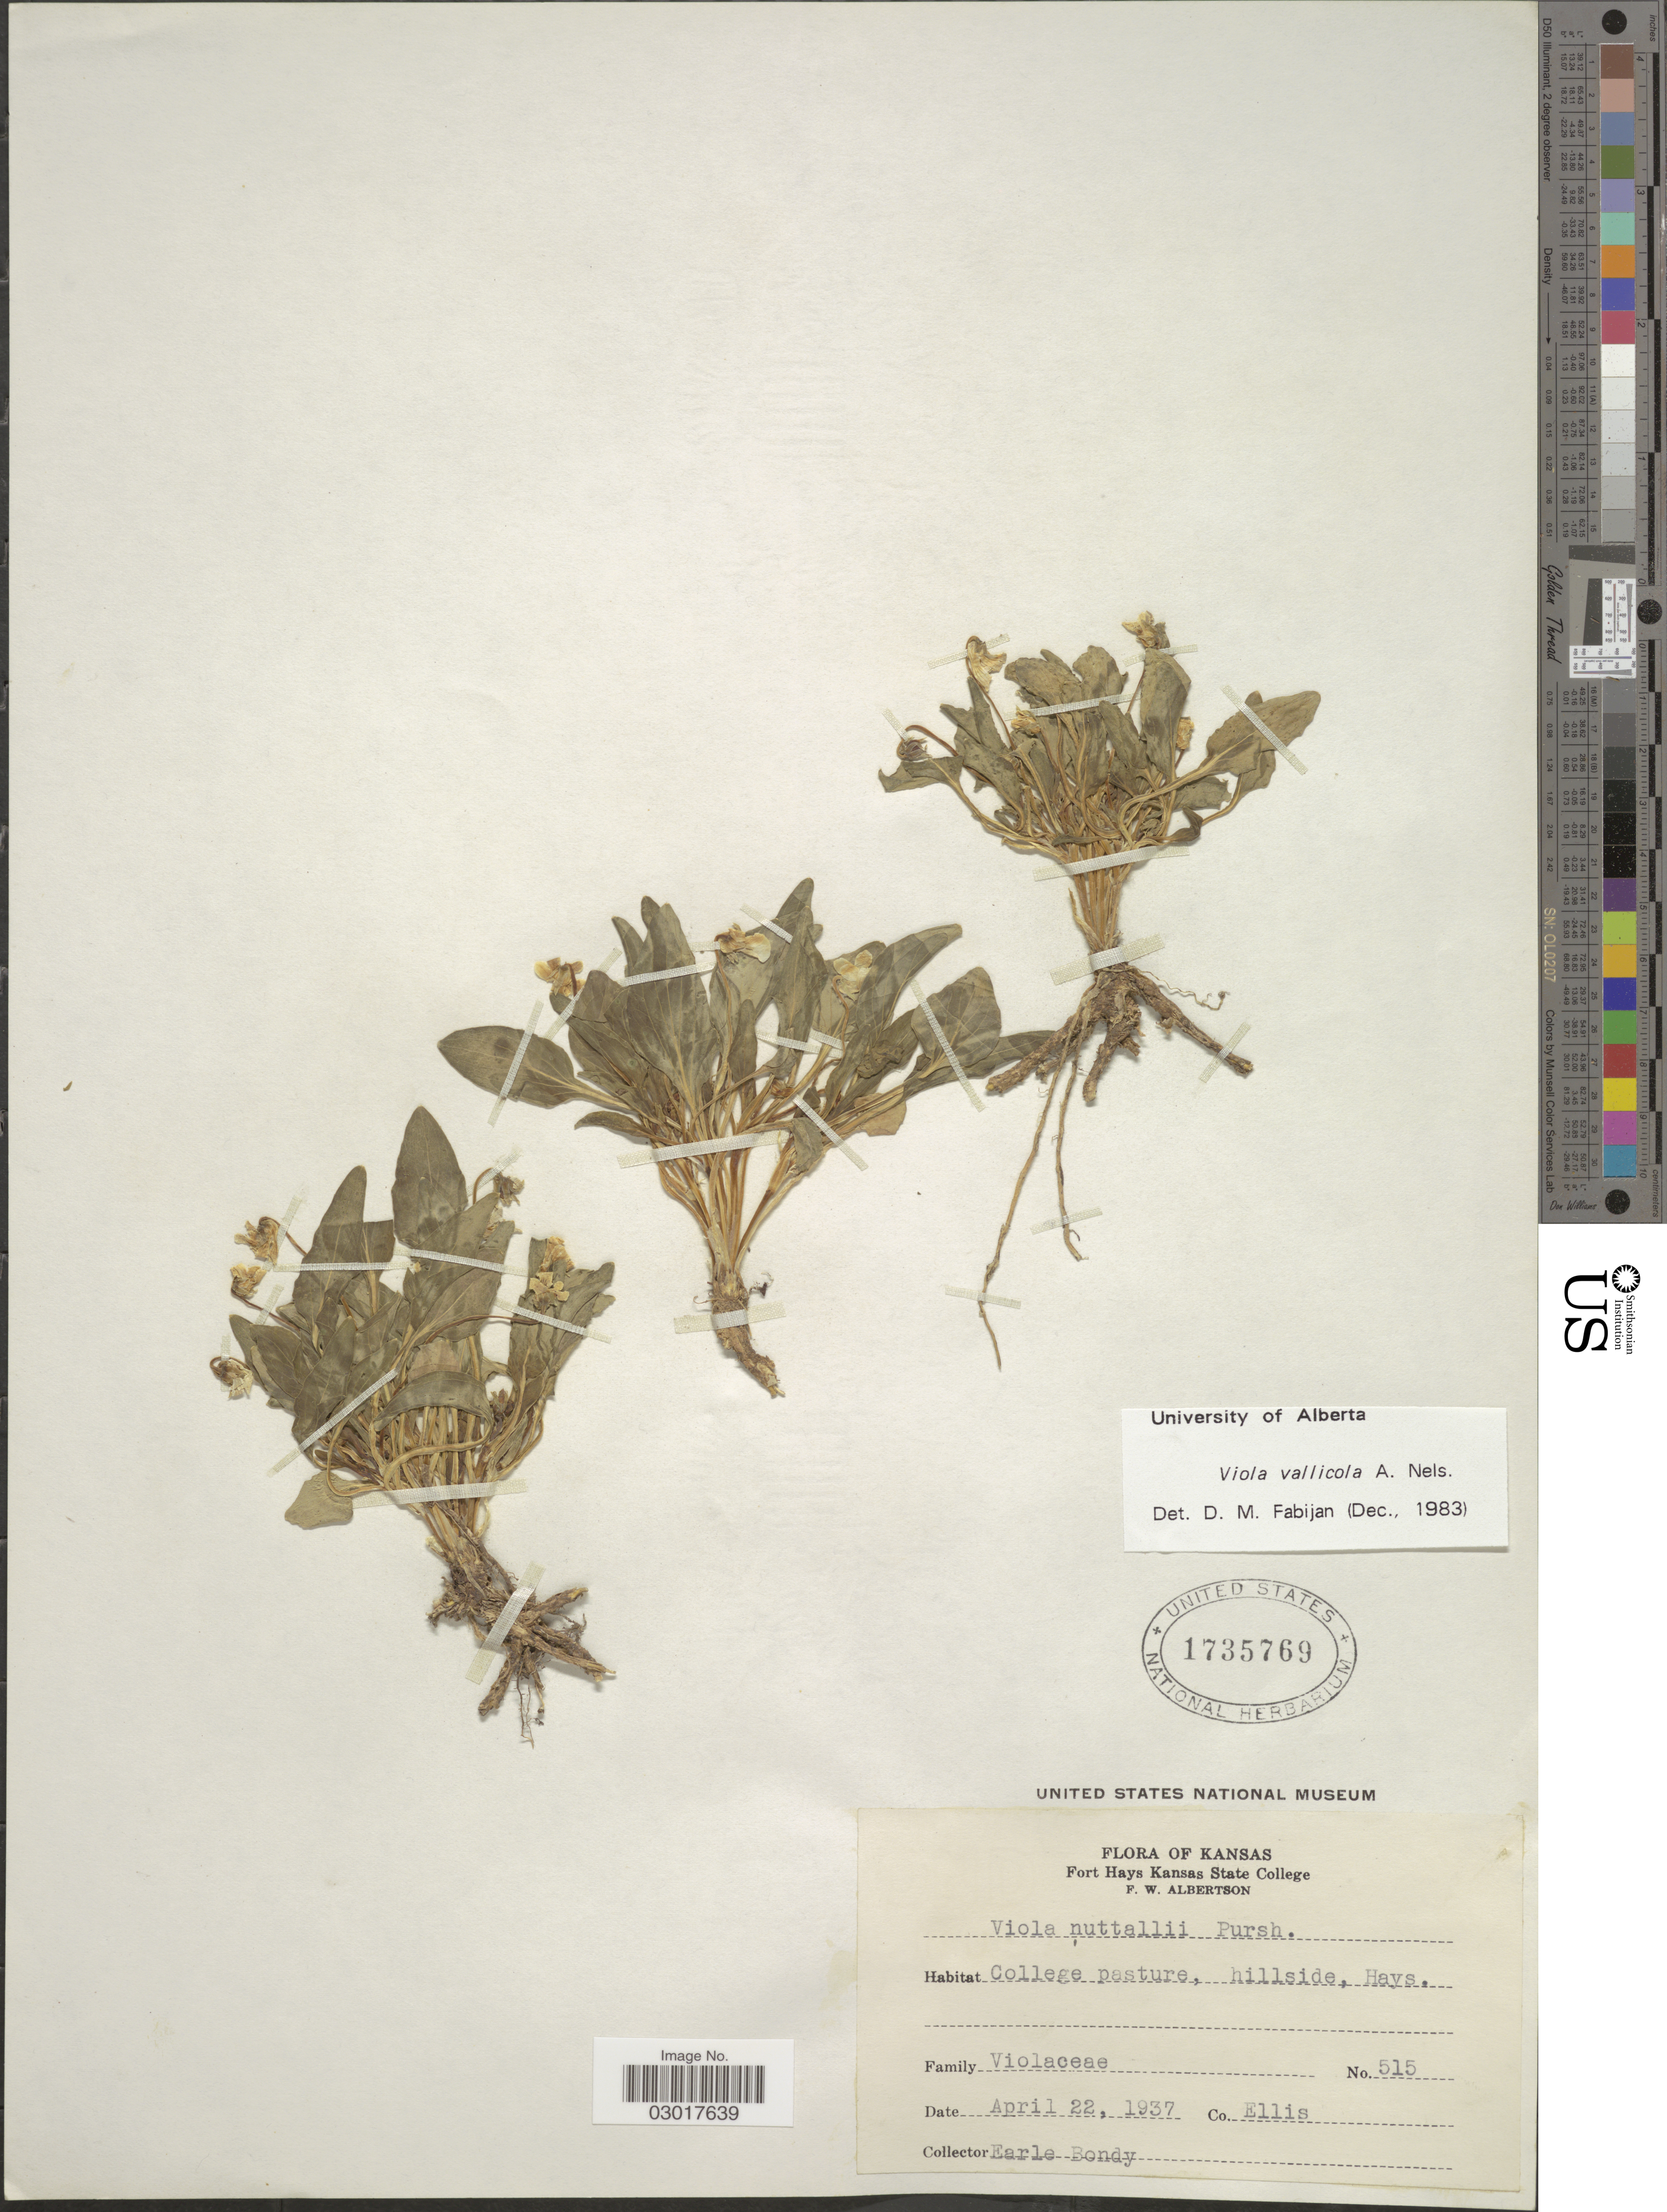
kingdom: Plantae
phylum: Tracheophyta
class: Magnoliopsida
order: Malpighiales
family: Violaceae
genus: Viola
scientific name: Viola vallicola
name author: A. Nelson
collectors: E. Bondy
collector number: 515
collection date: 1937-04-22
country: United States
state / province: Kansas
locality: College pasture, hillside, Hays. Co. Ellis.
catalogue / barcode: US 1735769